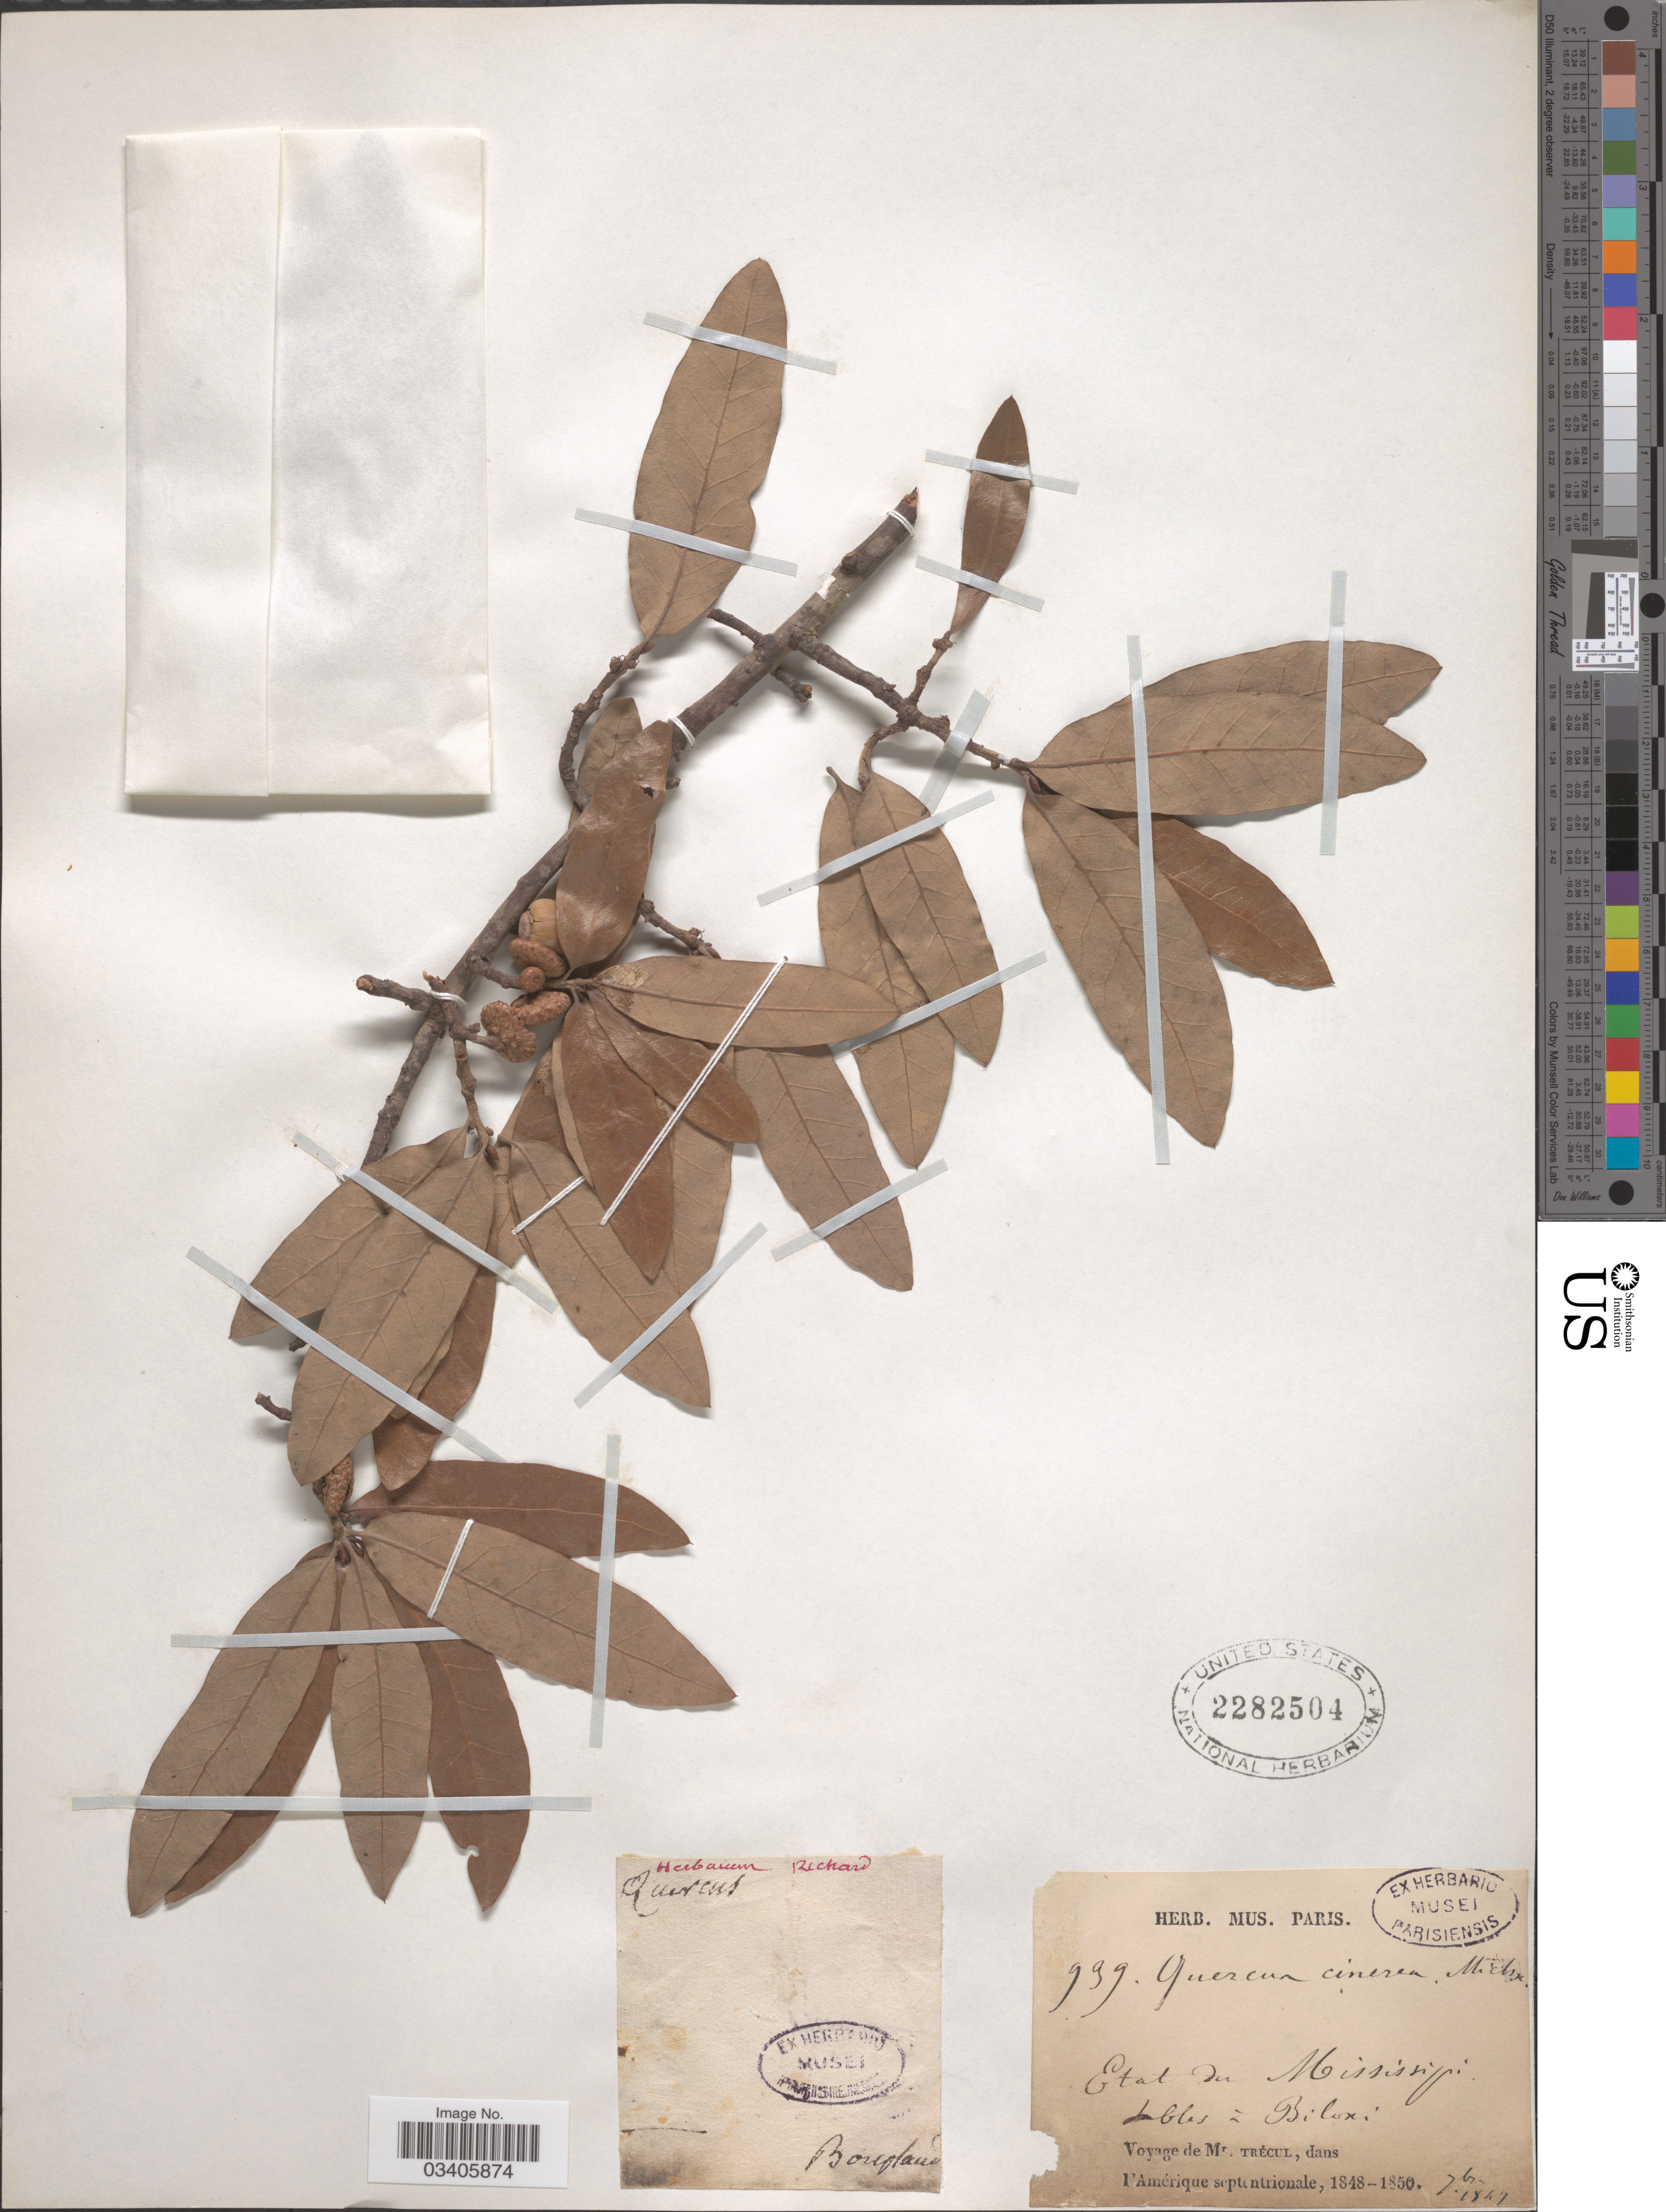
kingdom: Plantae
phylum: Tracheophyta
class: Magnoliopsida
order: Fagales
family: Fagaceae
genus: Quercus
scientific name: Quercus incana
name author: W. Bartram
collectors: A. J. A. Bonpland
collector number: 939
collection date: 1847-07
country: United States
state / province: Mississippi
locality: Etat du Mississippi.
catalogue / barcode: US 2282504